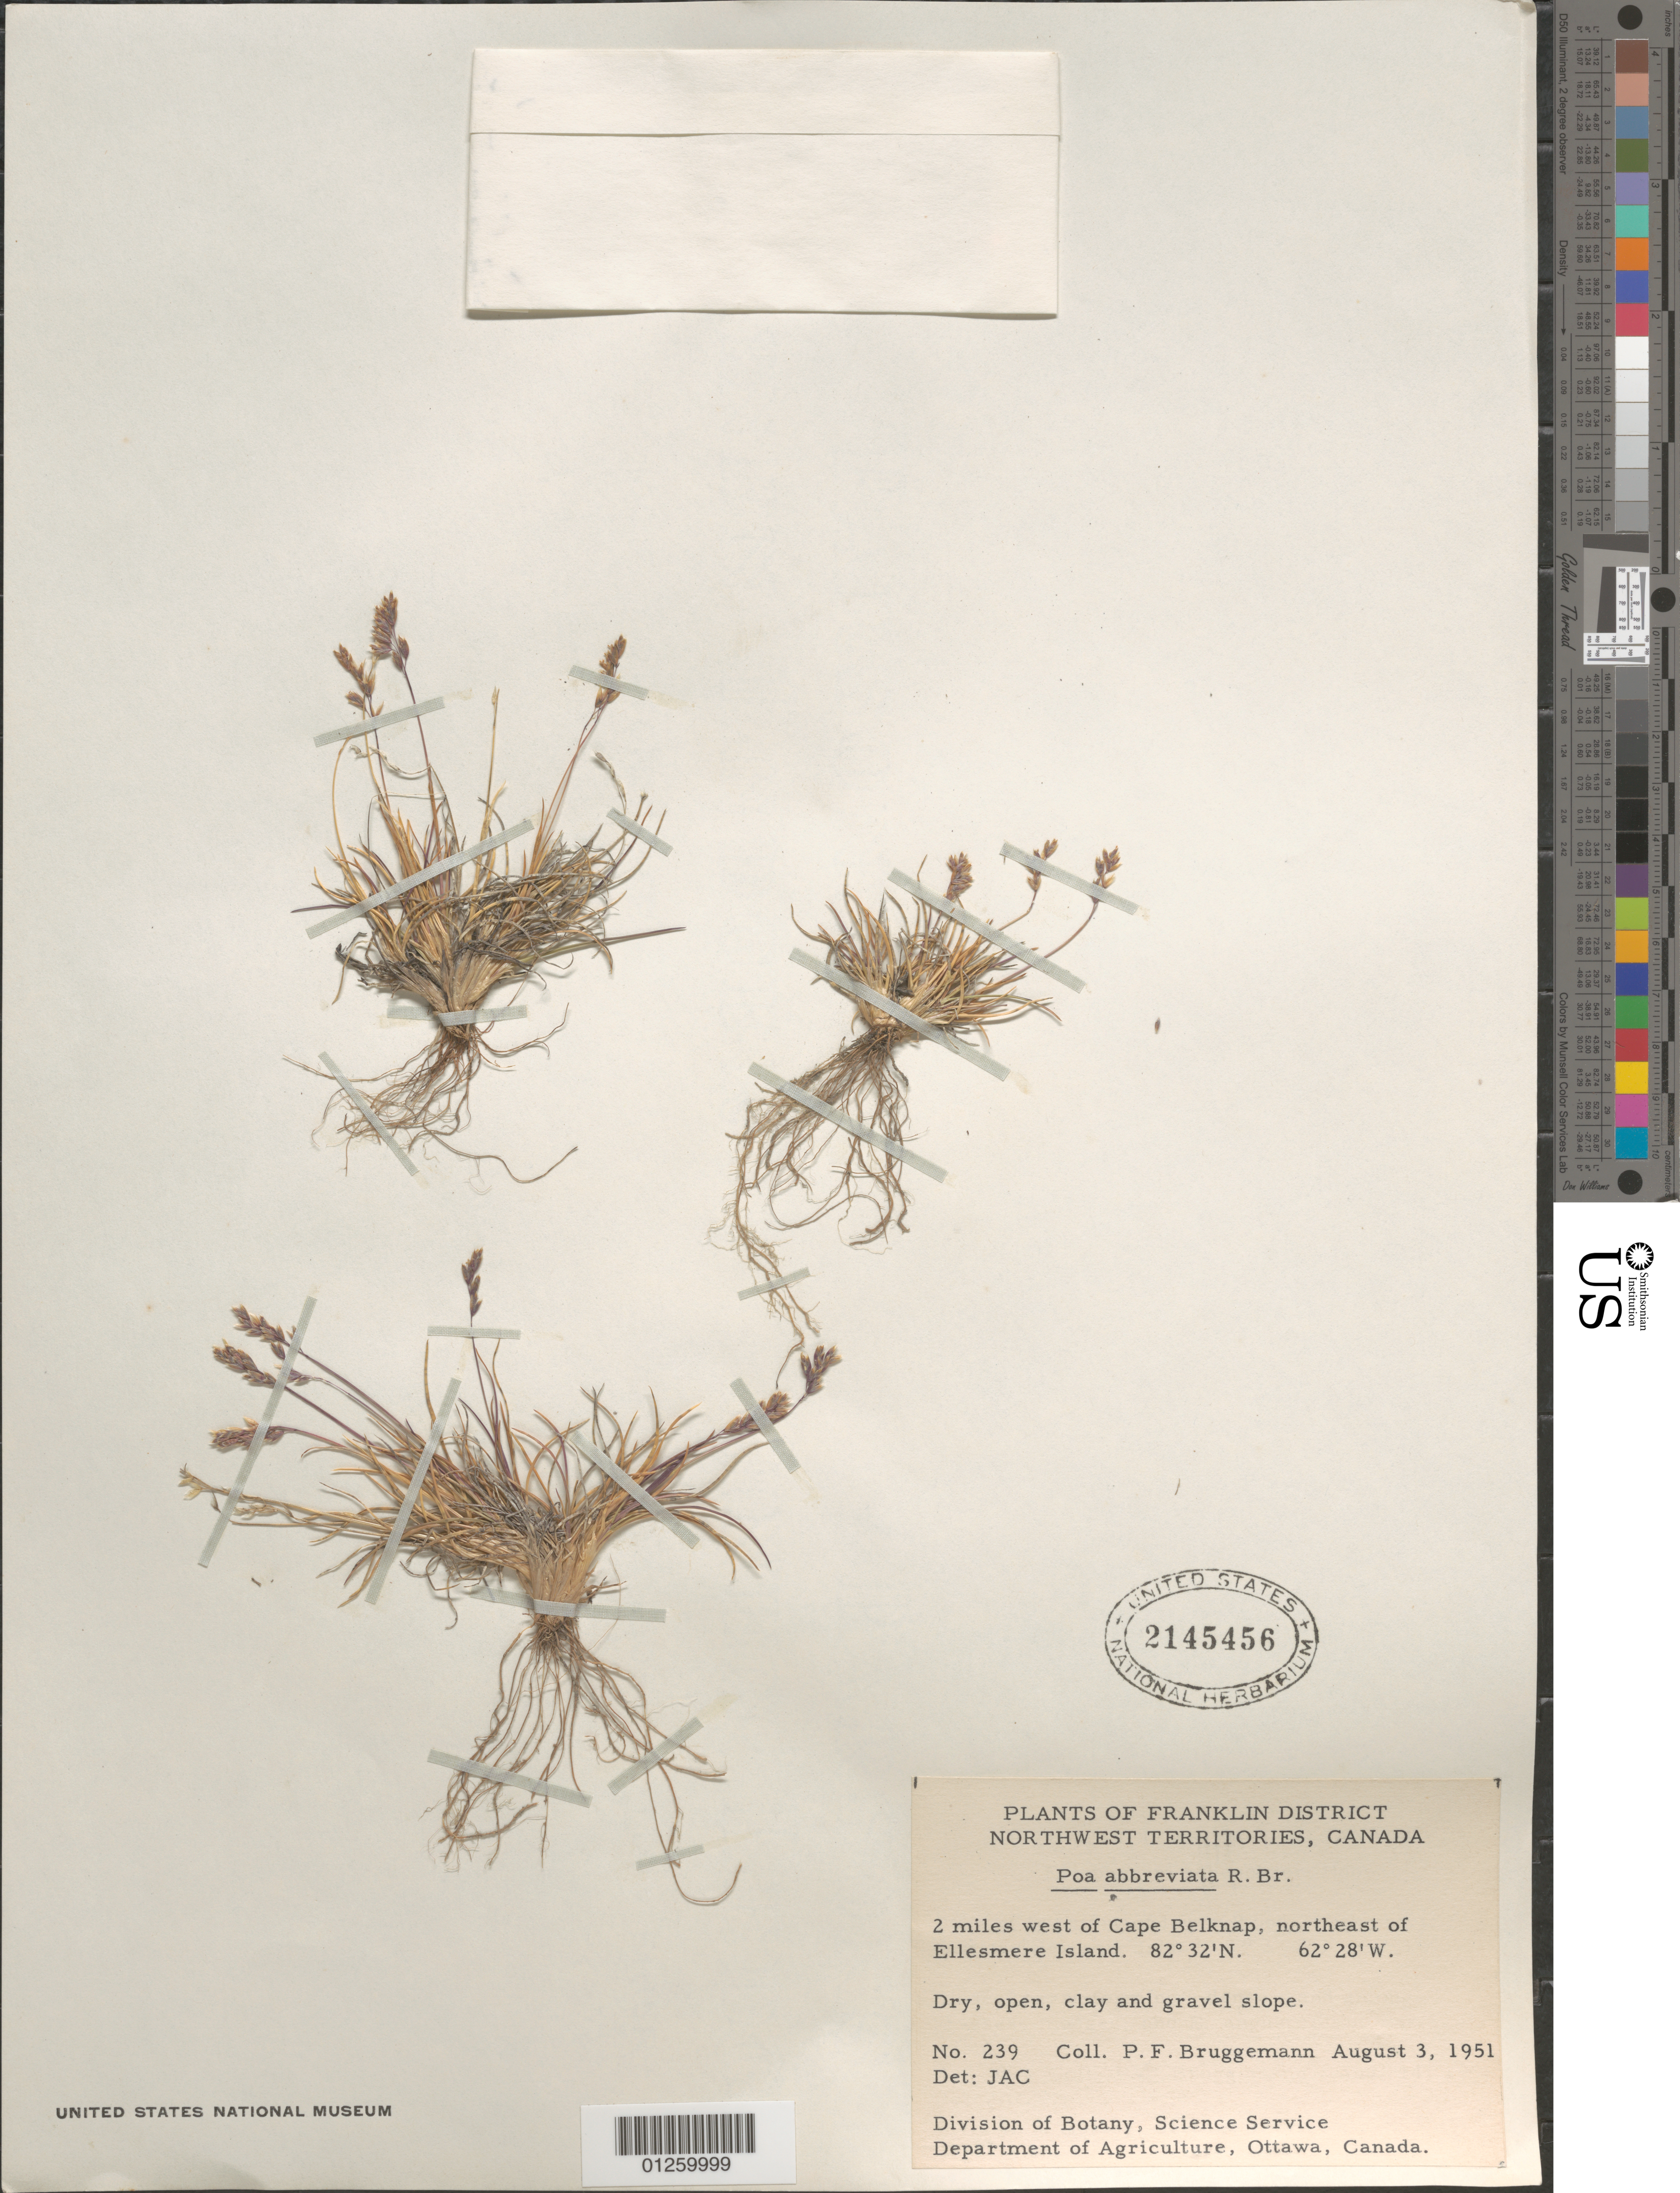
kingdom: Plantae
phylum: Tracheophyta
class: Liliopsida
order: Poales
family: Poaceae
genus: Poa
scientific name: Poa abbreviata subsp. abbreviata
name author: R. Br.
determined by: Soreng, Robert J., Research Associate (BOT), Smithsonian Institution - National Museum of Natural History (UNITED STATES)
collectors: P. Bruggemann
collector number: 239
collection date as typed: August 3, 1951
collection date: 1951-08-03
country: Canada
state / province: Nunavut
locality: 2 miles W of Cape Belknap, NE of Ellesmere Island.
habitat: Dry, open, clay and gravel slopes.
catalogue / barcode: US 2145456